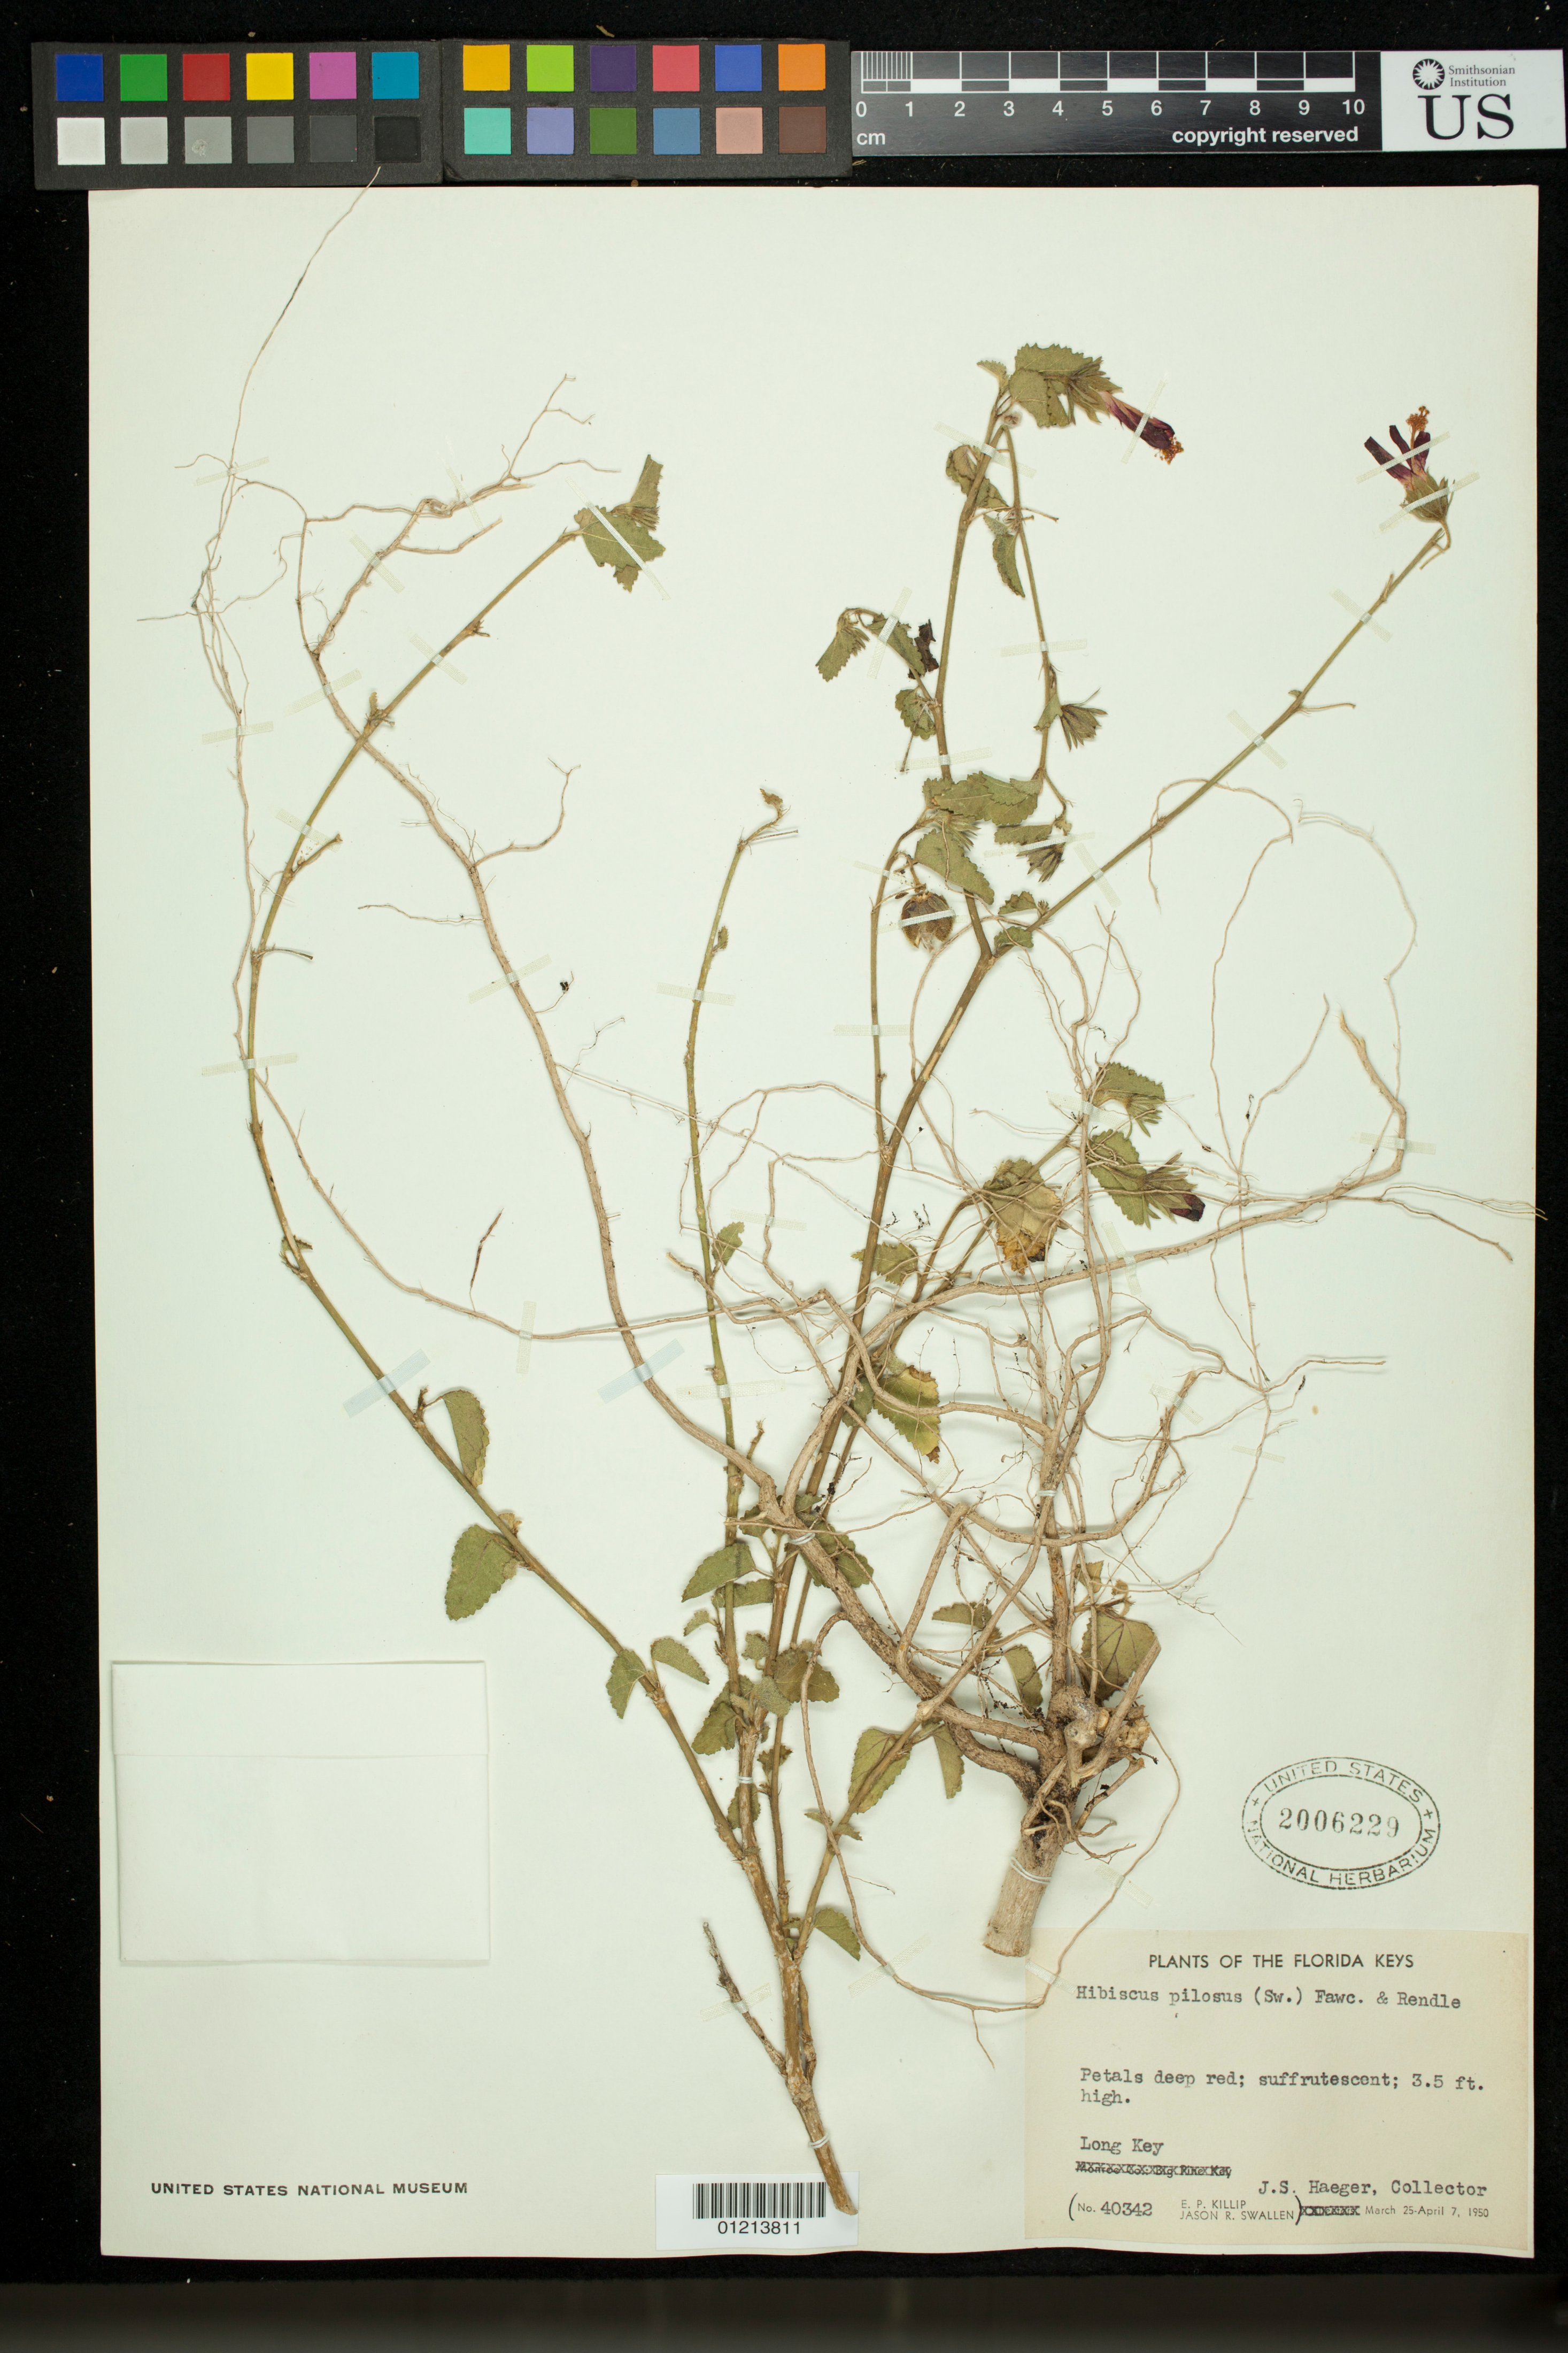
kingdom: Plantae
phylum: Tracheophyta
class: Magnoliopsida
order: Malvales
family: Malvaceae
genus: Hibiscus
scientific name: Hibiscus pilosus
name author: (Sw.) Fawc. & Rendle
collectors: J. Haeger, E. P. Killip & J. R. Swallen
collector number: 40342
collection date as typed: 25 Mar 1950 to 07 Apr 1950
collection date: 1950-03-25/1950-04-07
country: United States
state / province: Florida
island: Long Key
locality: Florida Keys, Long Key.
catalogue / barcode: US 2006229